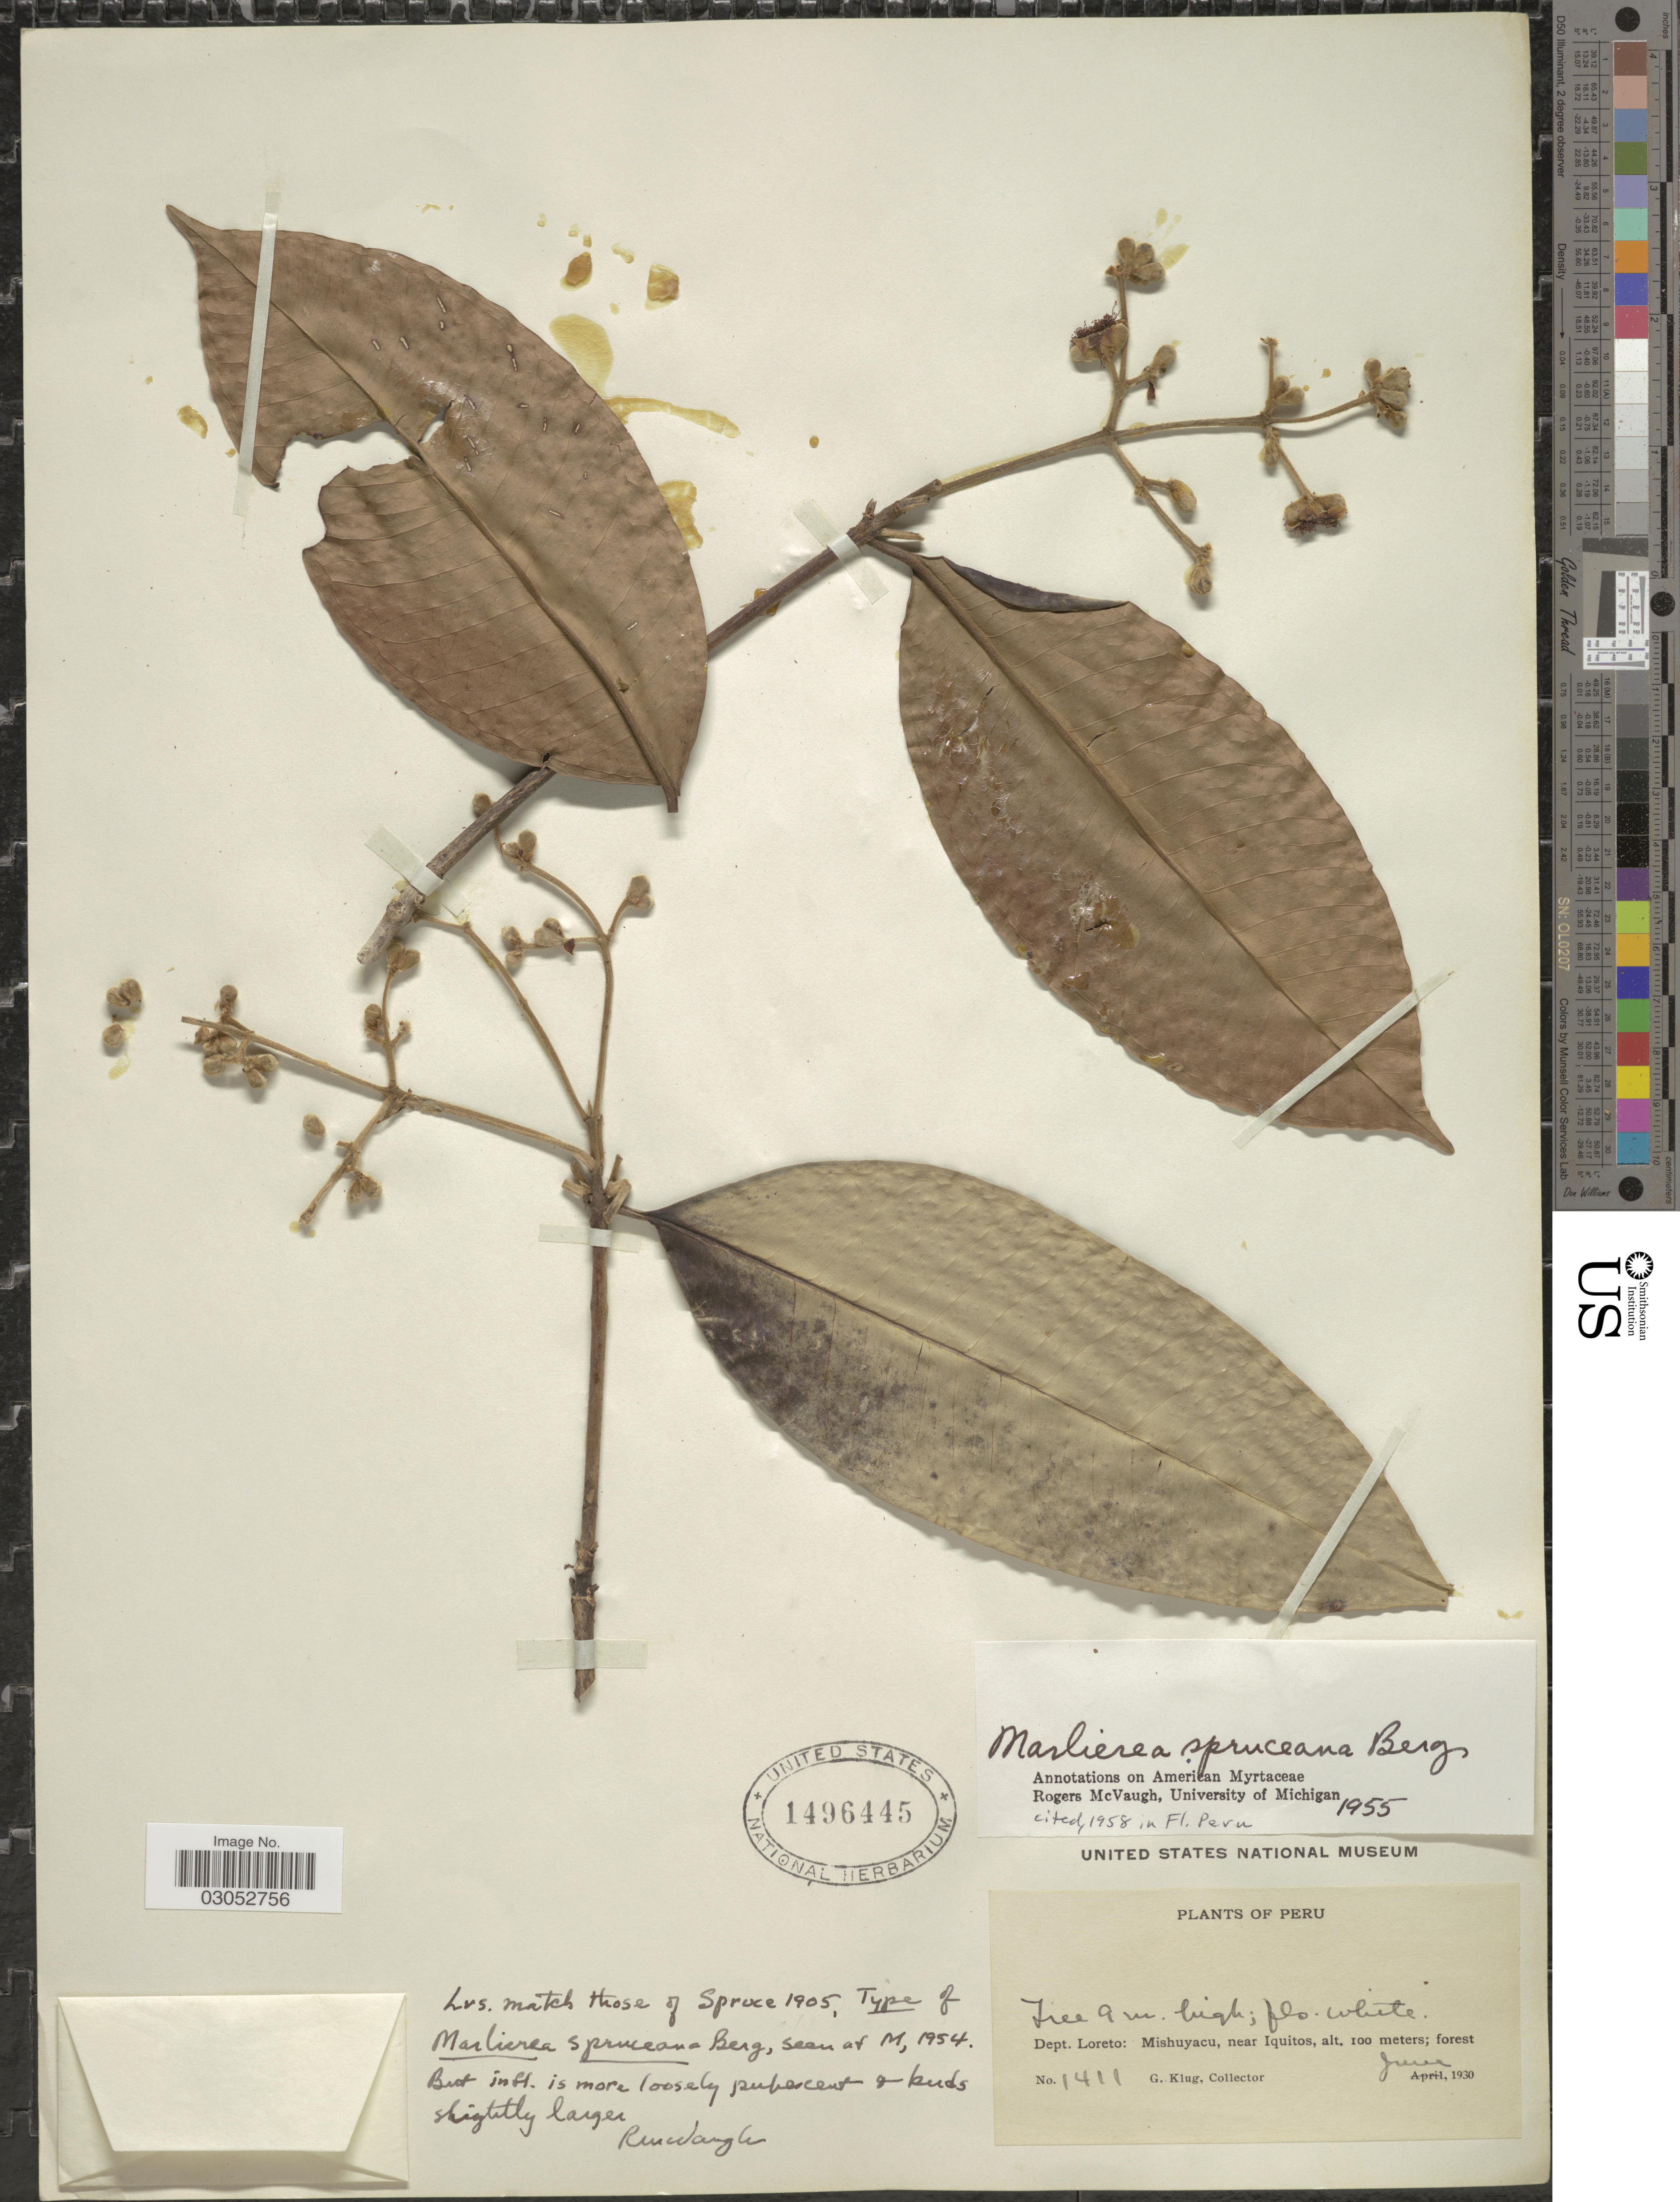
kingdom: Plantae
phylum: Tracheophyta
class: Magnoliopsida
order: Myrtales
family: Myrtaceae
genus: Myrcia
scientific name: Myrcia uaupensis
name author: (O. Berg) Gaem & E. Lucas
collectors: G. Klug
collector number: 1411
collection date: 1930-06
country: Peru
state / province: Loreto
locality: Dept. Loreto: Mishiyacu, near Iquitos.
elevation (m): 100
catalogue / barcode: US 1496445